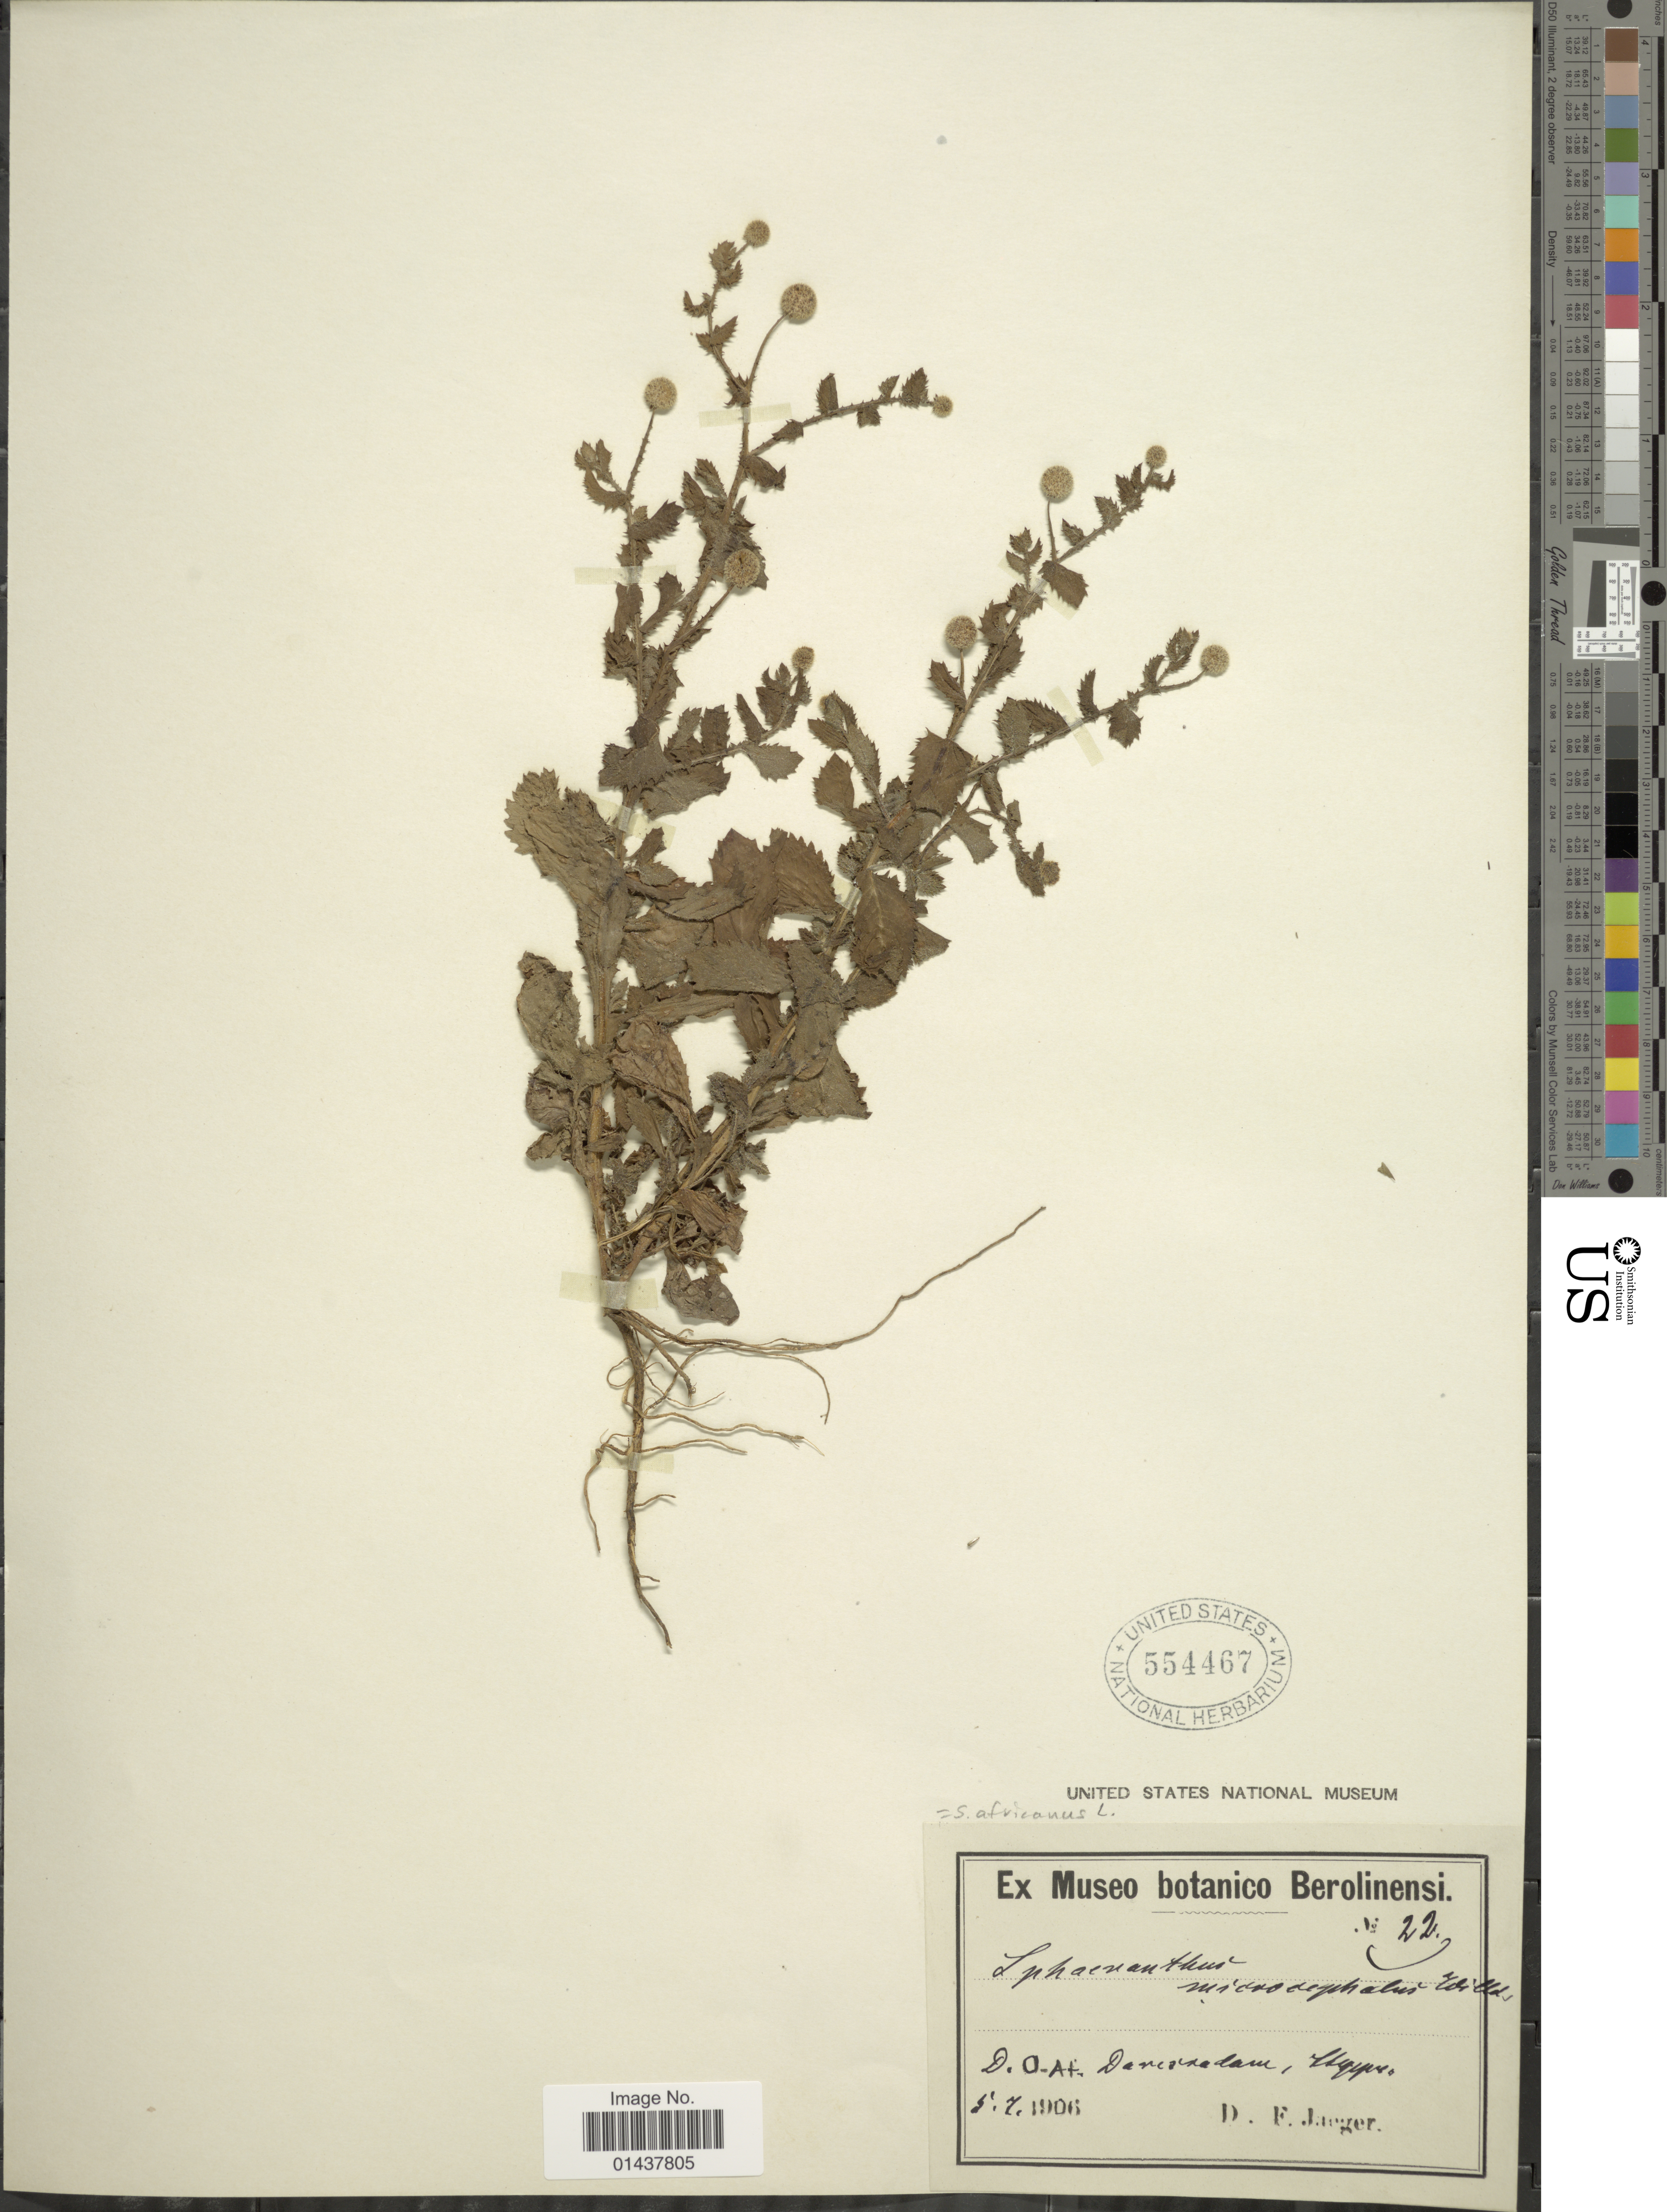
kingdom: Plantae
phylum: Tracheophyta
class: Magnoliopsida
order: Asterales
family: Asteraceae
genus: Sphaeranthus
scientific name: Sphaeranthus africanus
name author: L.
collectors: D. Jaeger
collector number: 2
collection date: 1906-07-05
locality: D. O-At. Dar [illegible text], Aby [illegible text]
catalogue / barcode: US 554467